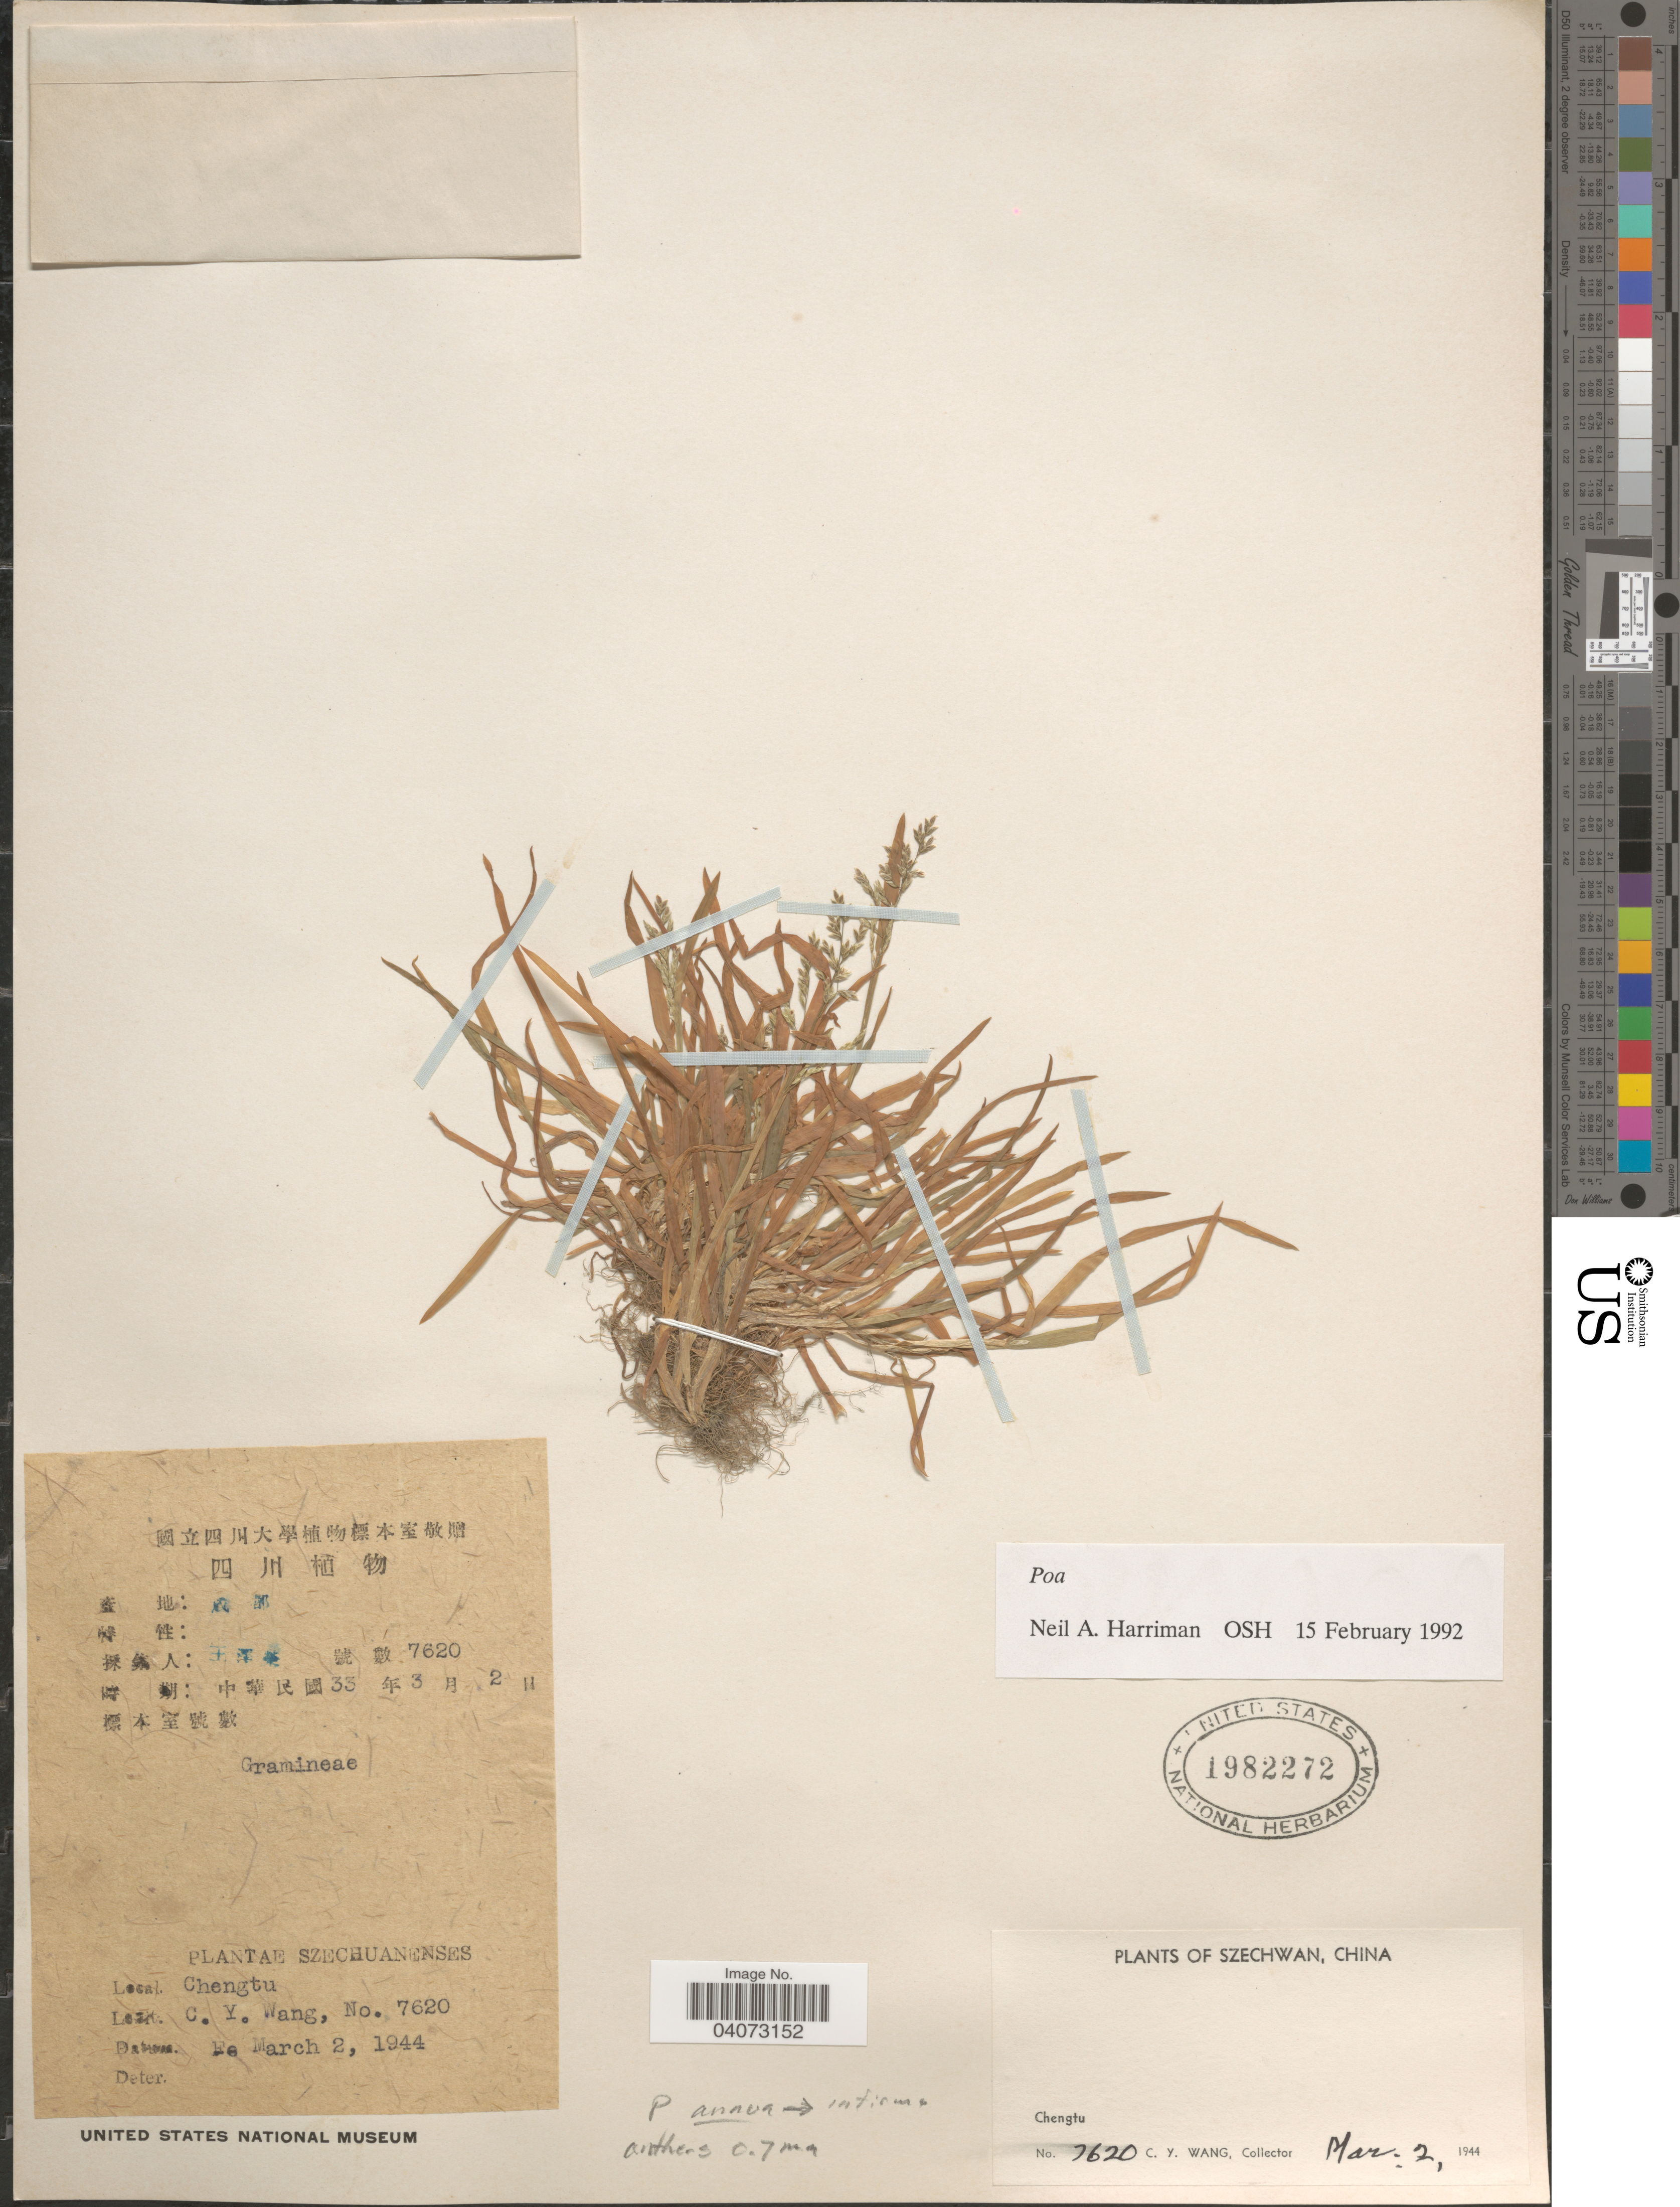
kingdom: Plantae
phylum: Tracheophyta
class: Liliopsida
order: Poales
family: Poaceae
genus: Poa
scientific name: Poa annua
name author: L.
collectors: C. y. Wang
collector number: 7620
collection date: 1944-03-02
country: China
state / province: Sichuan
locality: Szechwan. Chengtu.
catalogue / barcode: US 1982272